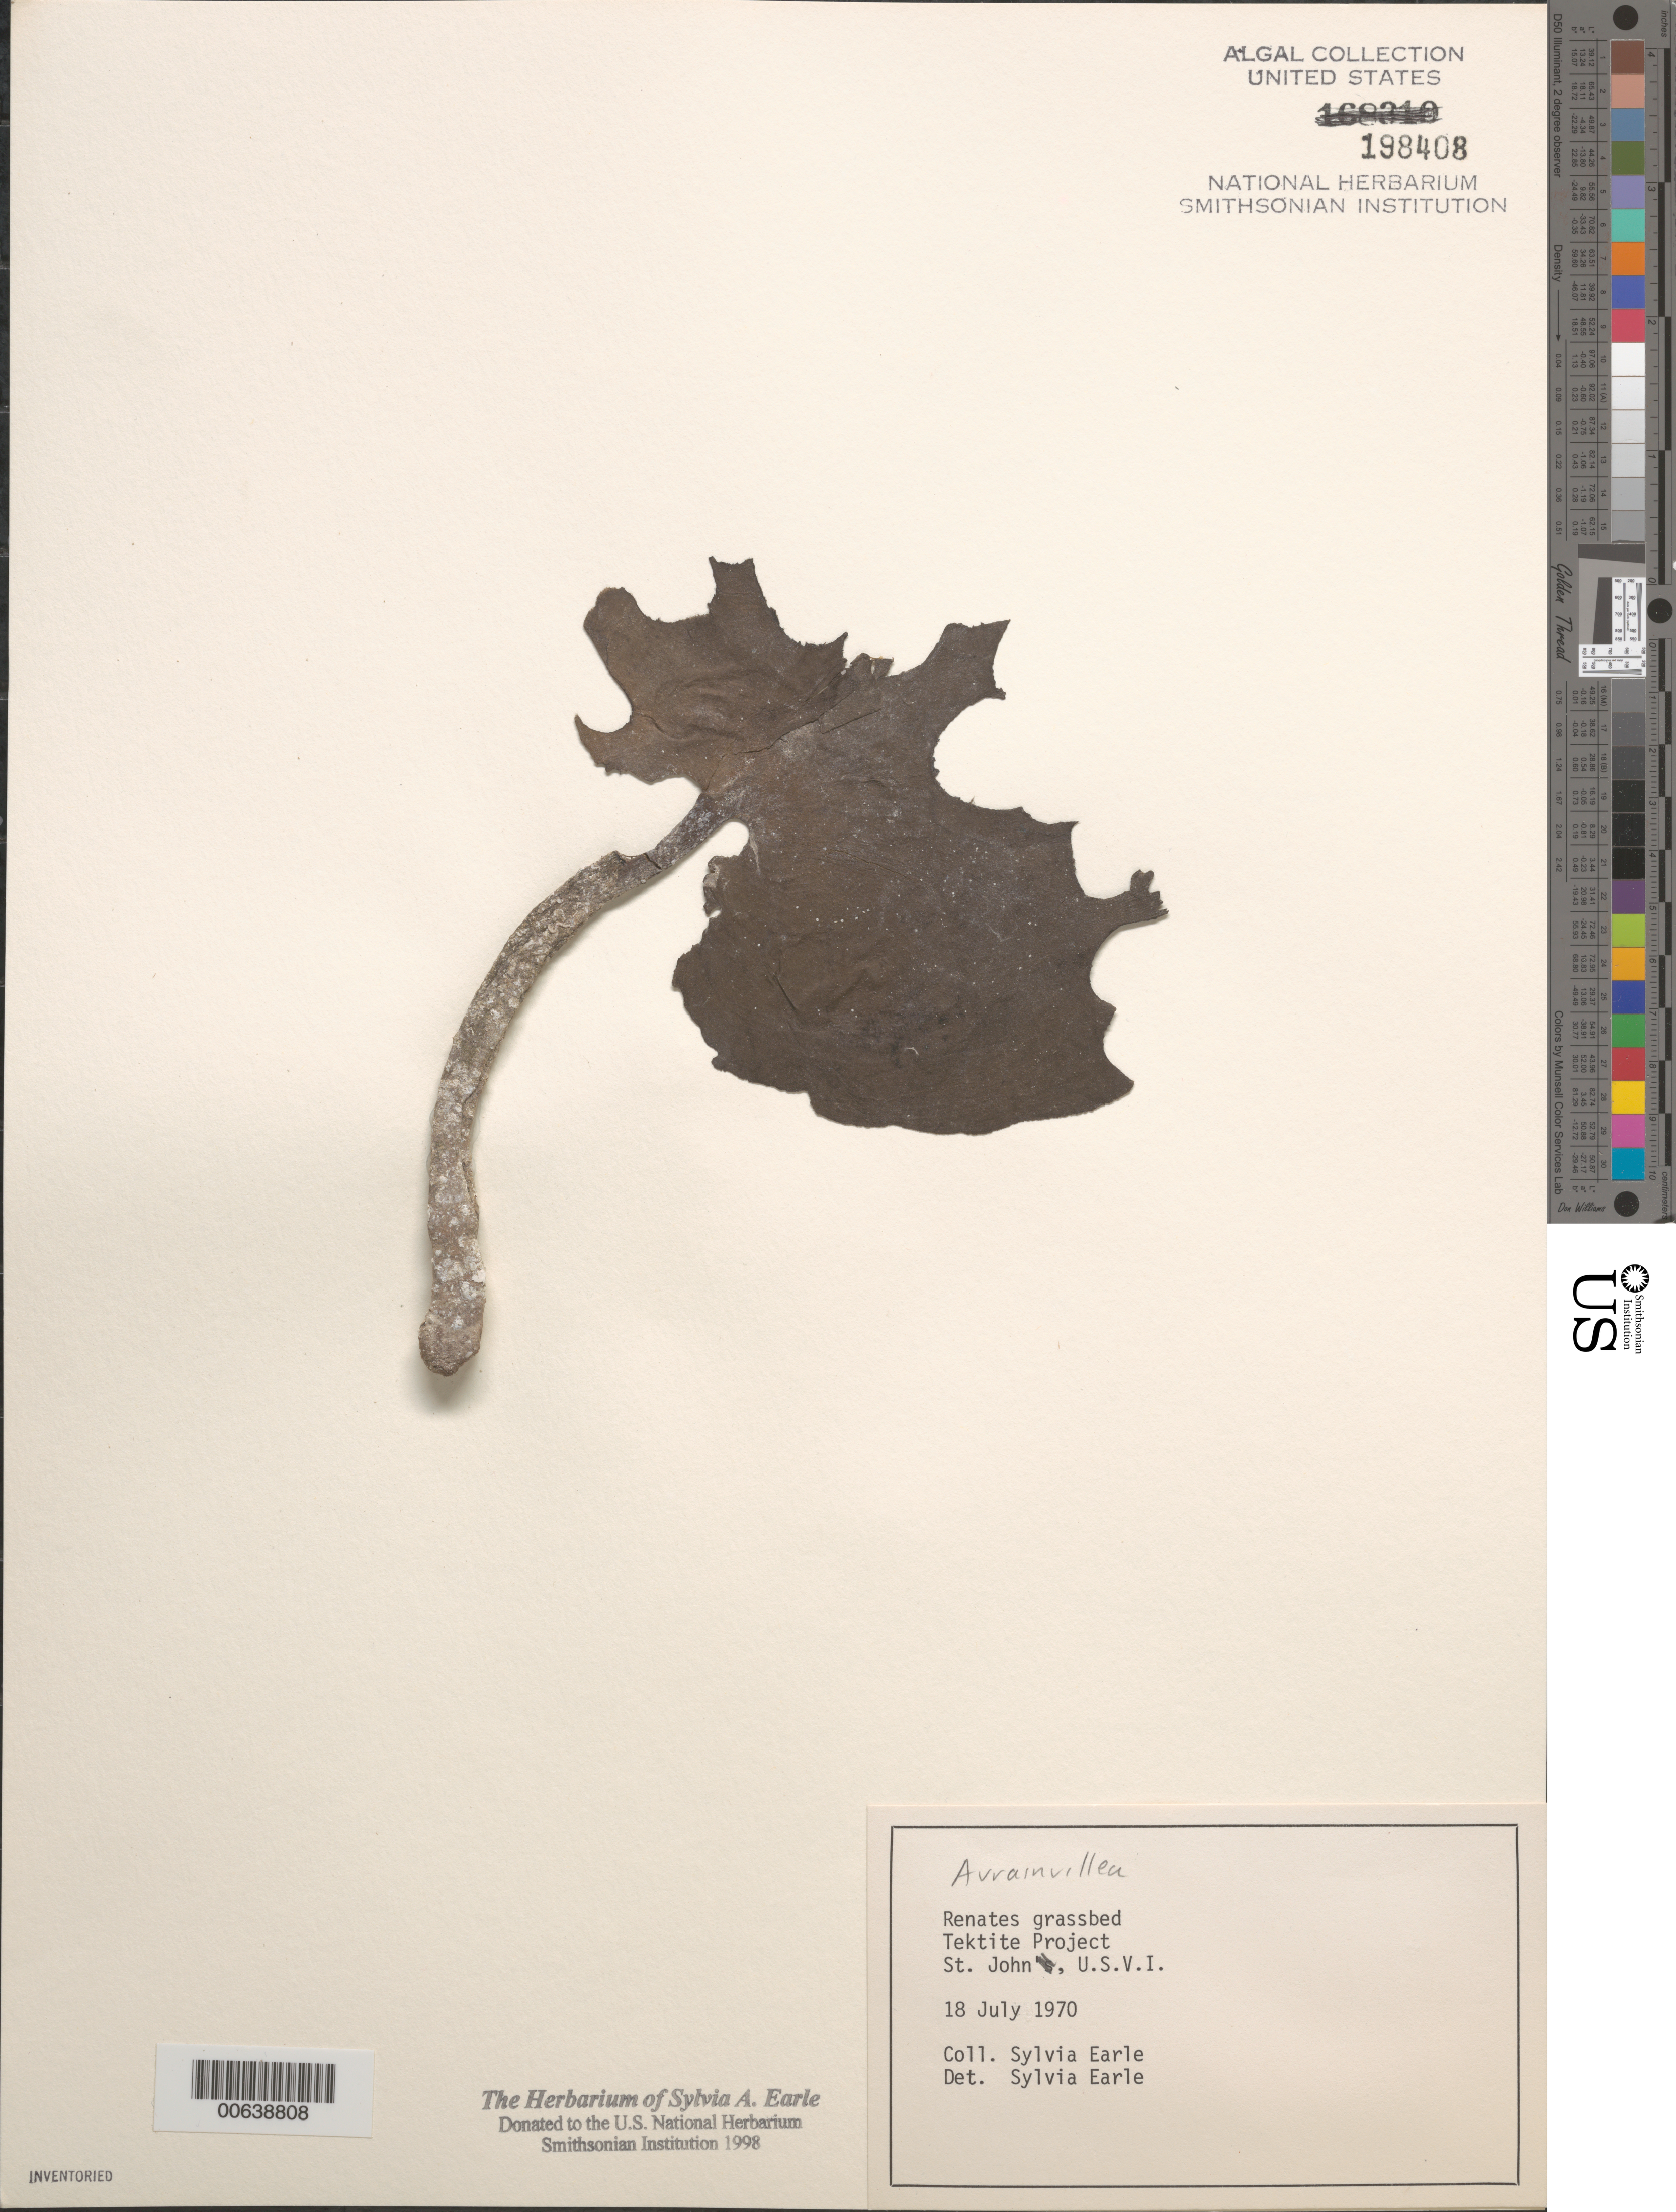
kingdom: Plantae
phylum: Chlorophyta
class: Ulvophyceae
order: Bryopsidales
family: Dichotomosiphonaceae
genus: Avrainvillea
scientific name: Avrainvillea sp.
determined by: Earle, S. A.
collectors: S. A. Earle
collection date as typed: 18 Jul 1970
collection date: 1970-07-18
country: U.S. Virgin Islands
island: St. John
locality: Tektite Project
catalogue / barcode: US 198408